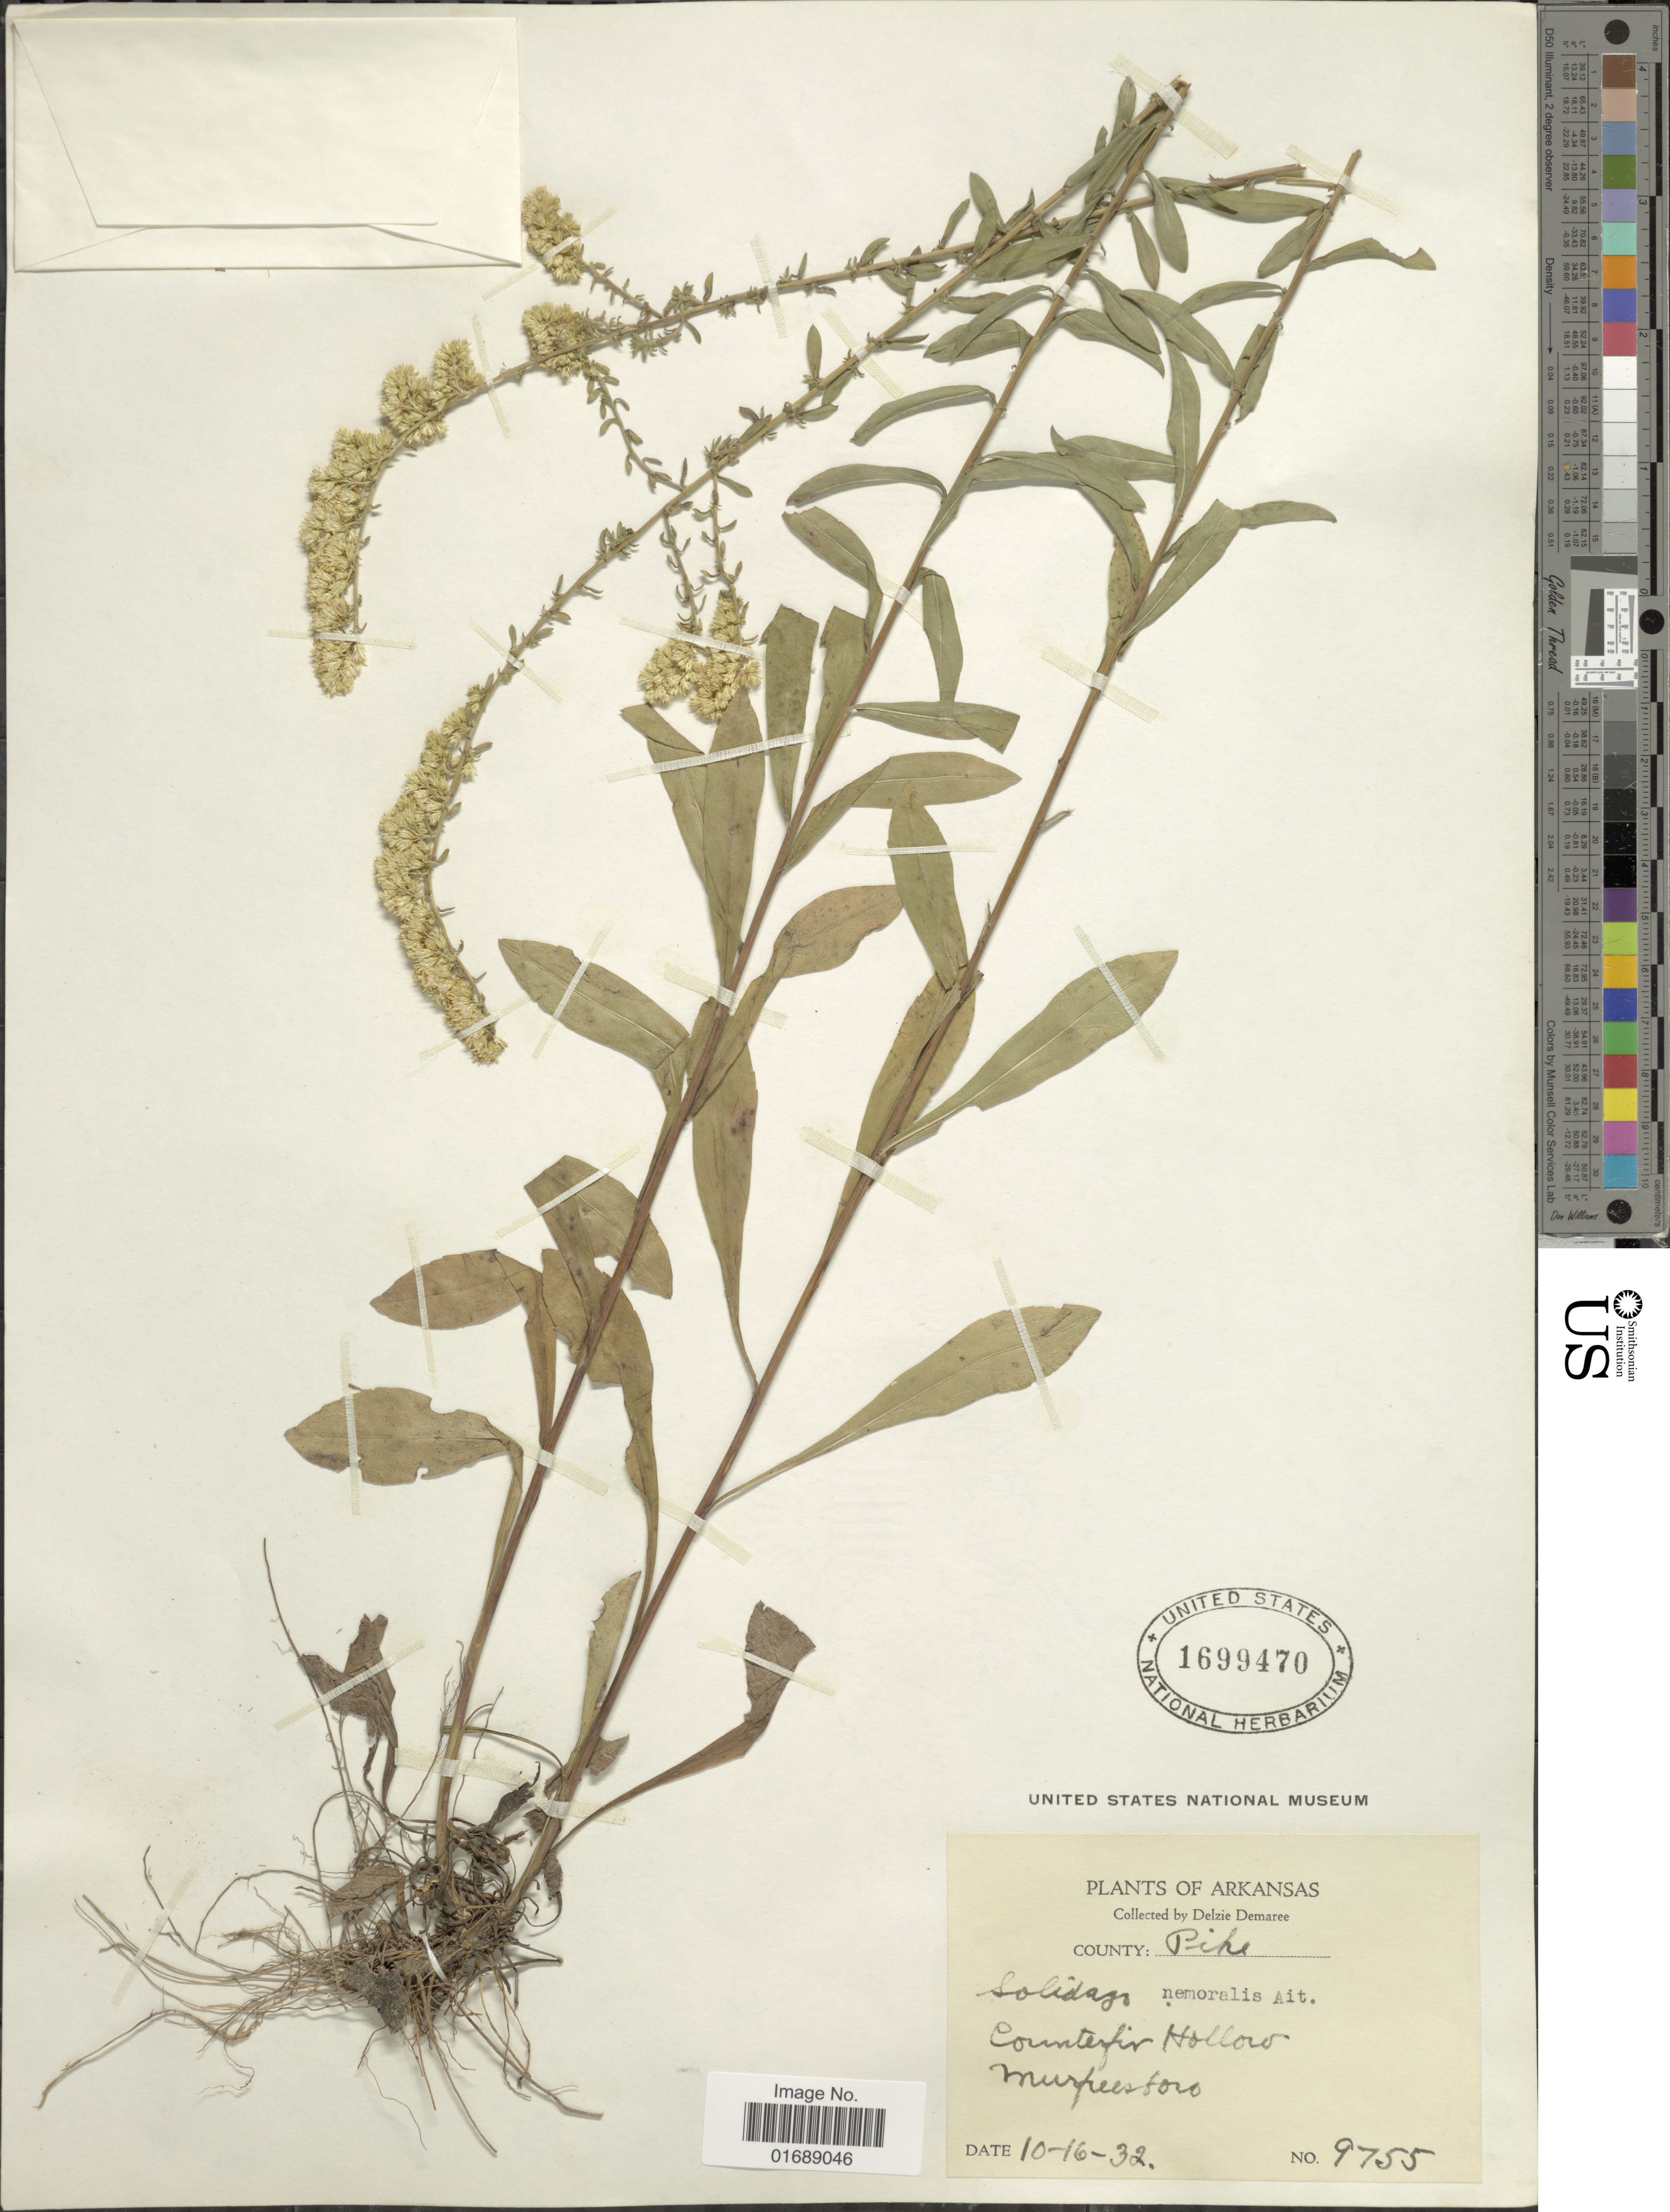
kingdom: Plantae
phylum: Tracheophyta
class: Magnoliopsida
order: Asterales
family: Asteraceae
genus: Solidago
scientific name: Solidago nemoralis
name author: Aiton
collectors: D. Demaree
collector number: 9755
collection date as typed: Transcribed d/m/y: 16/10/32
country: United States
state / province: Arkansas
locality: Countefir Hollow, Murfreesboro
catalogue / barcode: US 1699470